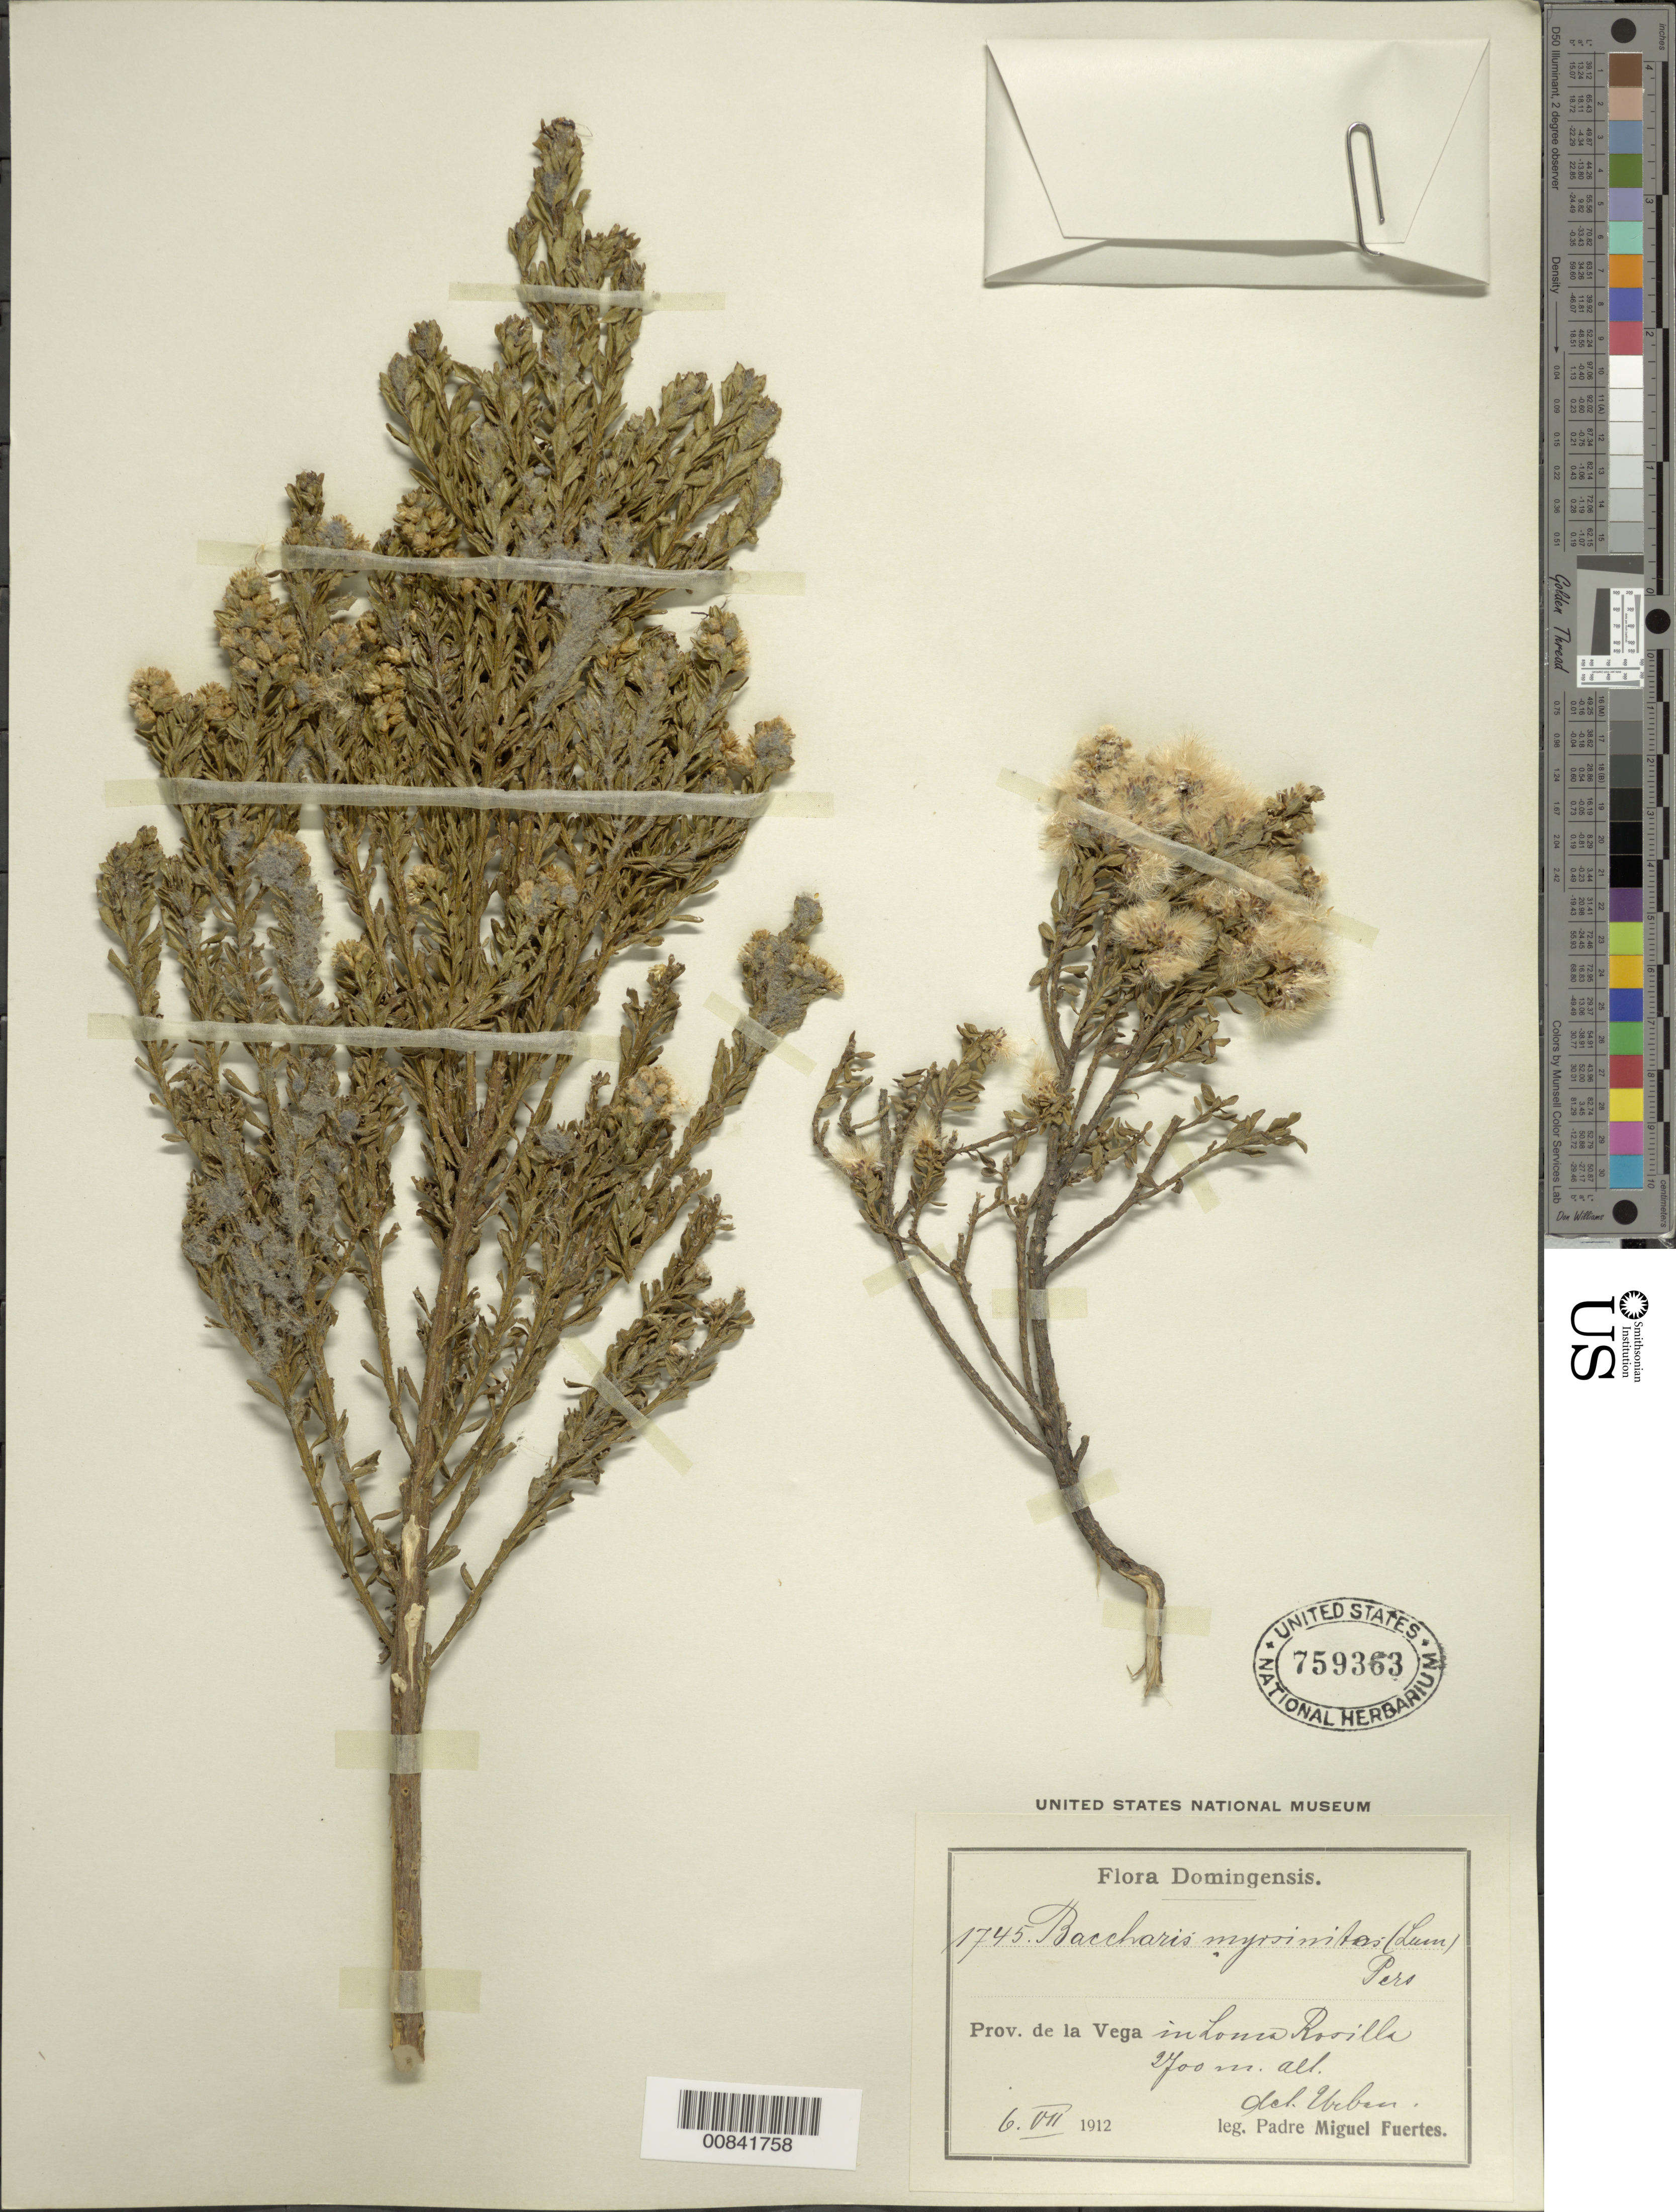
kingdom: Plantae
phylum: Tracheophyta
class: Magnoliopsida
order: Asterales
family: Asteraceae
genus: Baccharis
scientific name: Baccharis myrsinites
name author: Pers.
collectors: M. D. Fuertes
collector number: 1745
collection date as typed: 06 Jul 1912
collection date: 1912-07-06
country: Dominican Republic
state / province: La Vega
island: Hispaniola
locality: Loma Rosilla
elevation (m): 2700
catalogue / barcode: US 759363